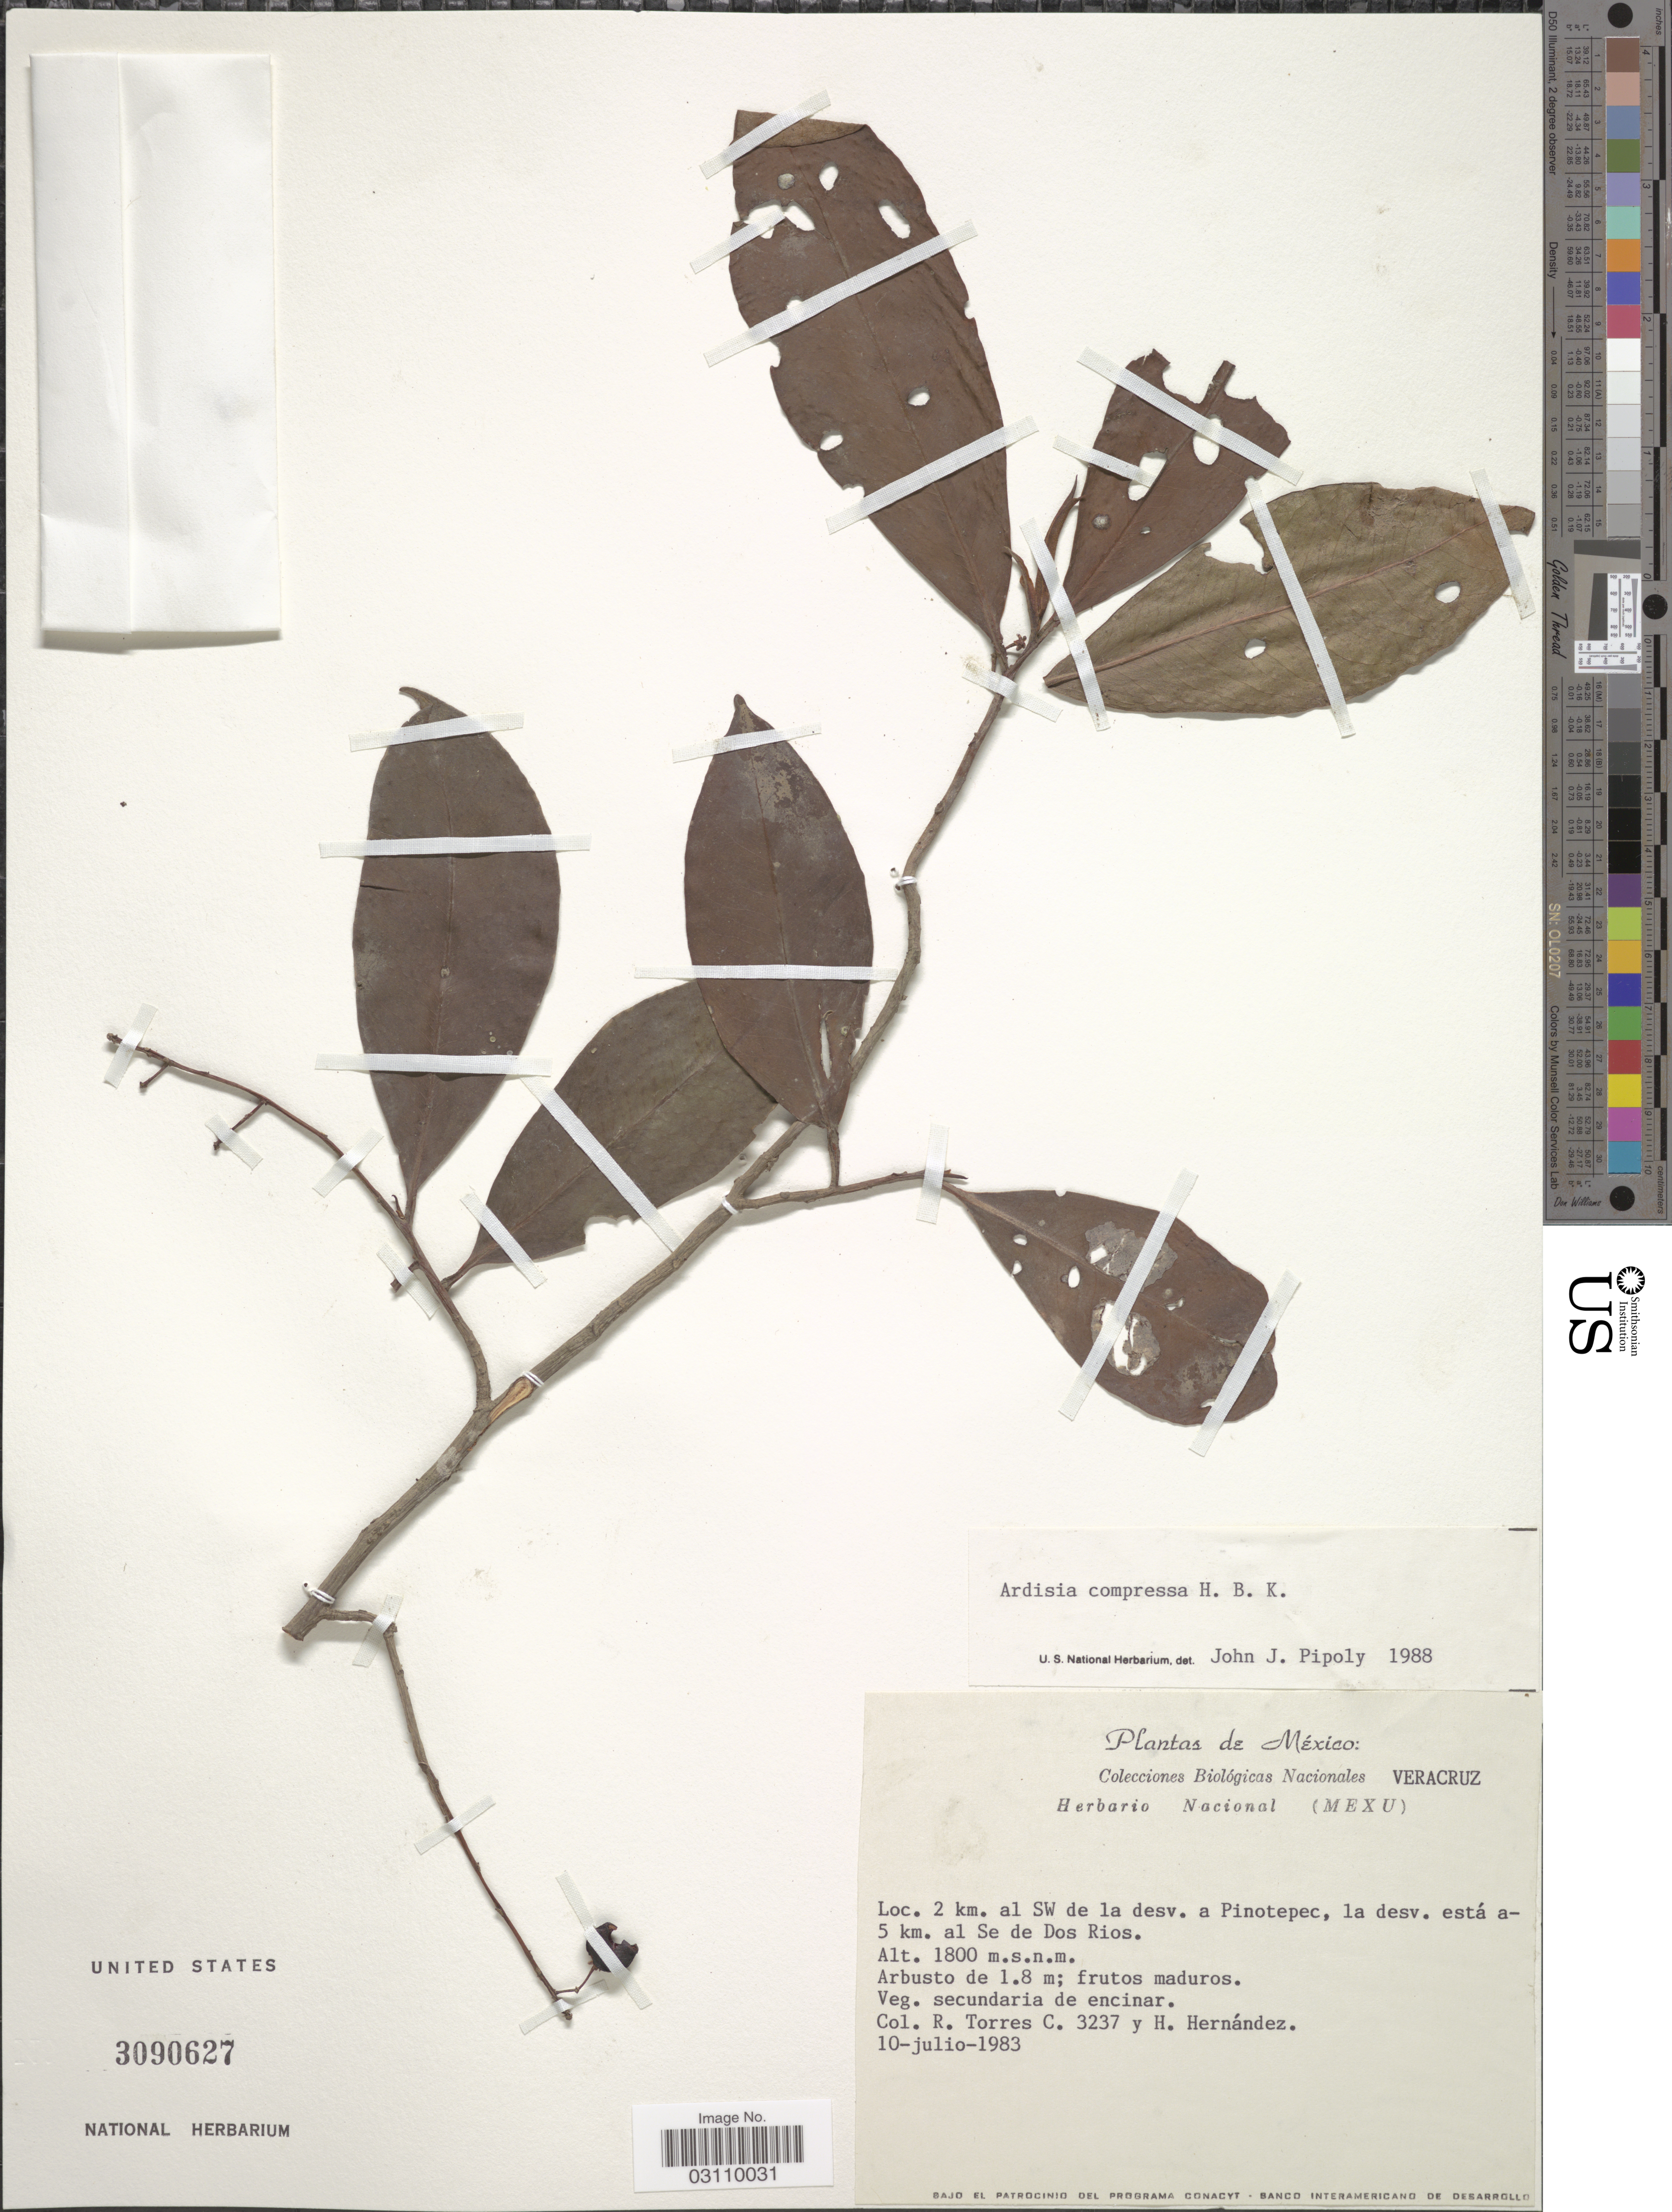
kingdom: Plantae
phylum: Tracheophyta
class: Magnoliopsida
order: Ericales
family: Primulaceae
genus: Ardisia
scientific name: Ardisia compressa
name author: Kunth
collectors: R. Torres C. & Hernández, H.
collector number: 3237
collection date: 1983-07-10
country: Mexico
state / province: Veracruz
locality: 2 km. al SW de las desv. a Pinotepec, la desv. está a-5 km. al Se de Dos Rios.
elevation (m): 1800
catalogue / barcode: US 3090627